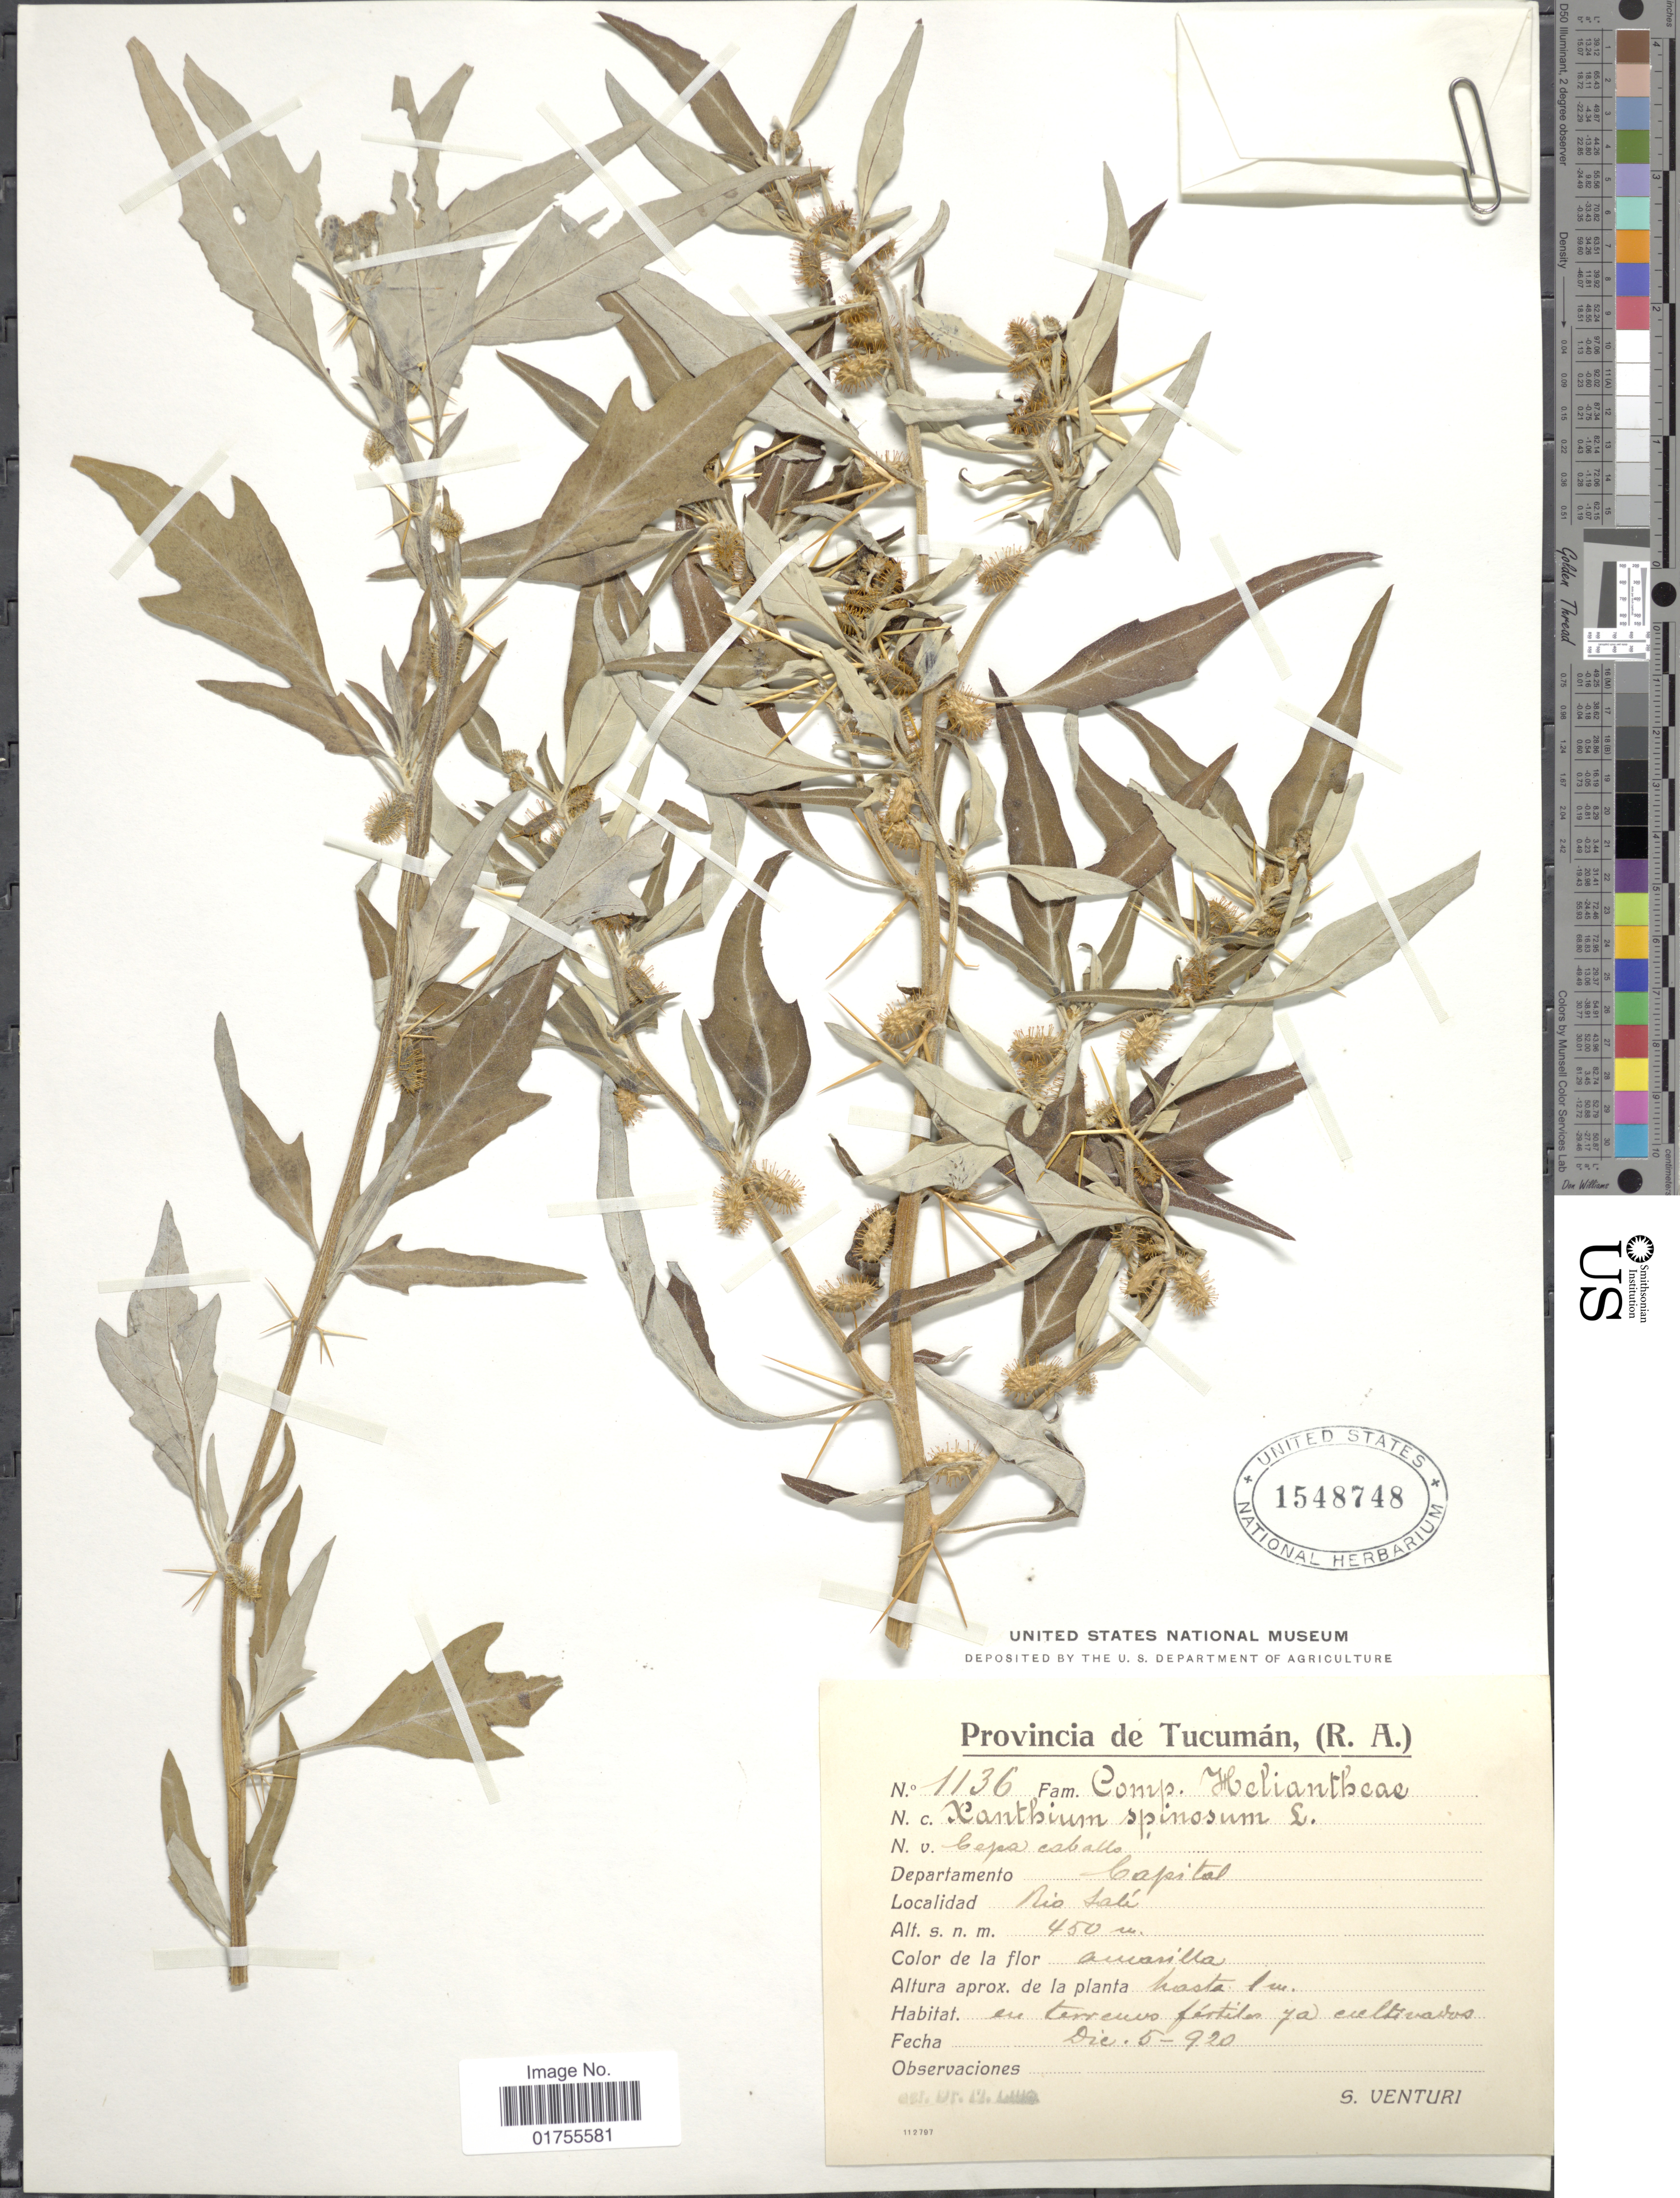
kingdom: Plantae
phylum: Tracheophyta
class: Magnoliopsida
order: Asterales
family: Asteraceae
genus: Xanthium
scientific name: Xanthium spinosum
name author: L.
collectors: S. Venturi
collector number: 1136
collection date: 1920-12-05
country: Argentina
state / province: Tucuman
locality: Provincia de Tucuman (R.A.), Departamento Capital, Rio Sabi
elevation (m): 450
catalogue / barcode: US 1548748